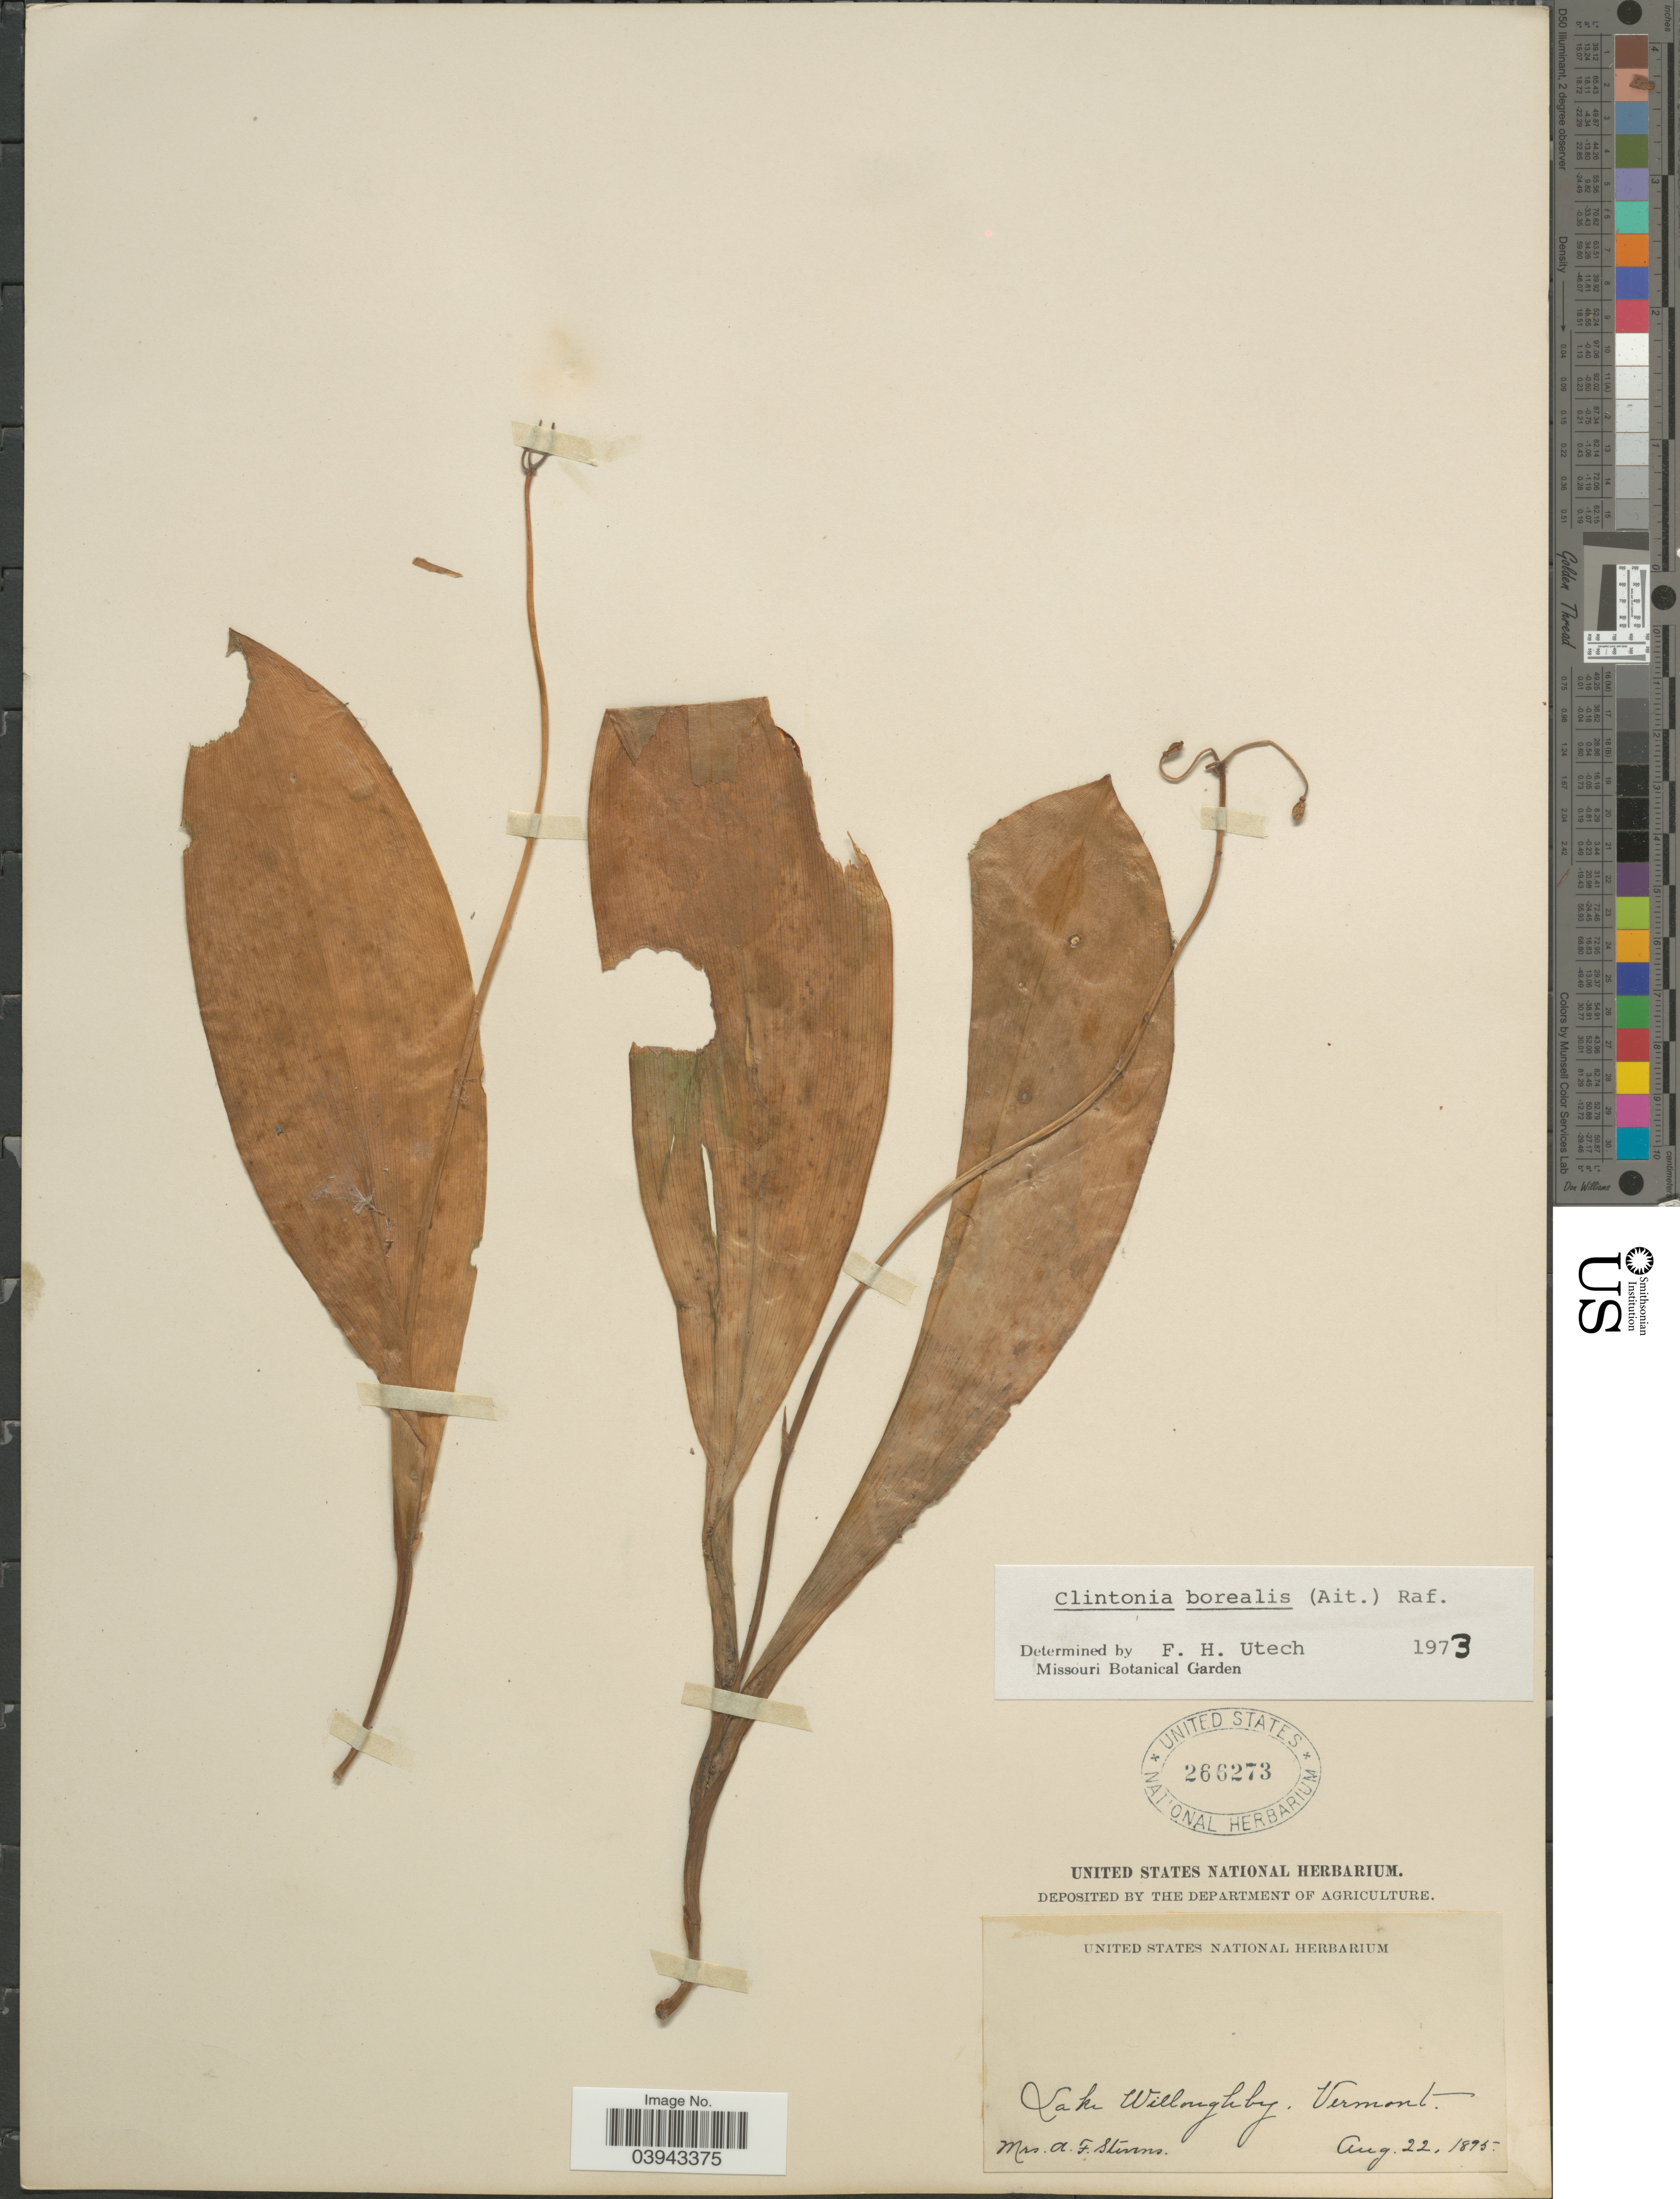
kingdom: Plantae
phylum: Tracheophyta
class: Liliopsida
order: Liliales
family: Liliaceae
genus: Clintonia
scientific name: Clintonia borealis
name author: (Aiton) Raf.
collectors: A. Stevens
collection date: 1895-08-22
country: United States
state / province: Vermont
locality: Lake Willoughby.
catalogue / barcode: US 266273